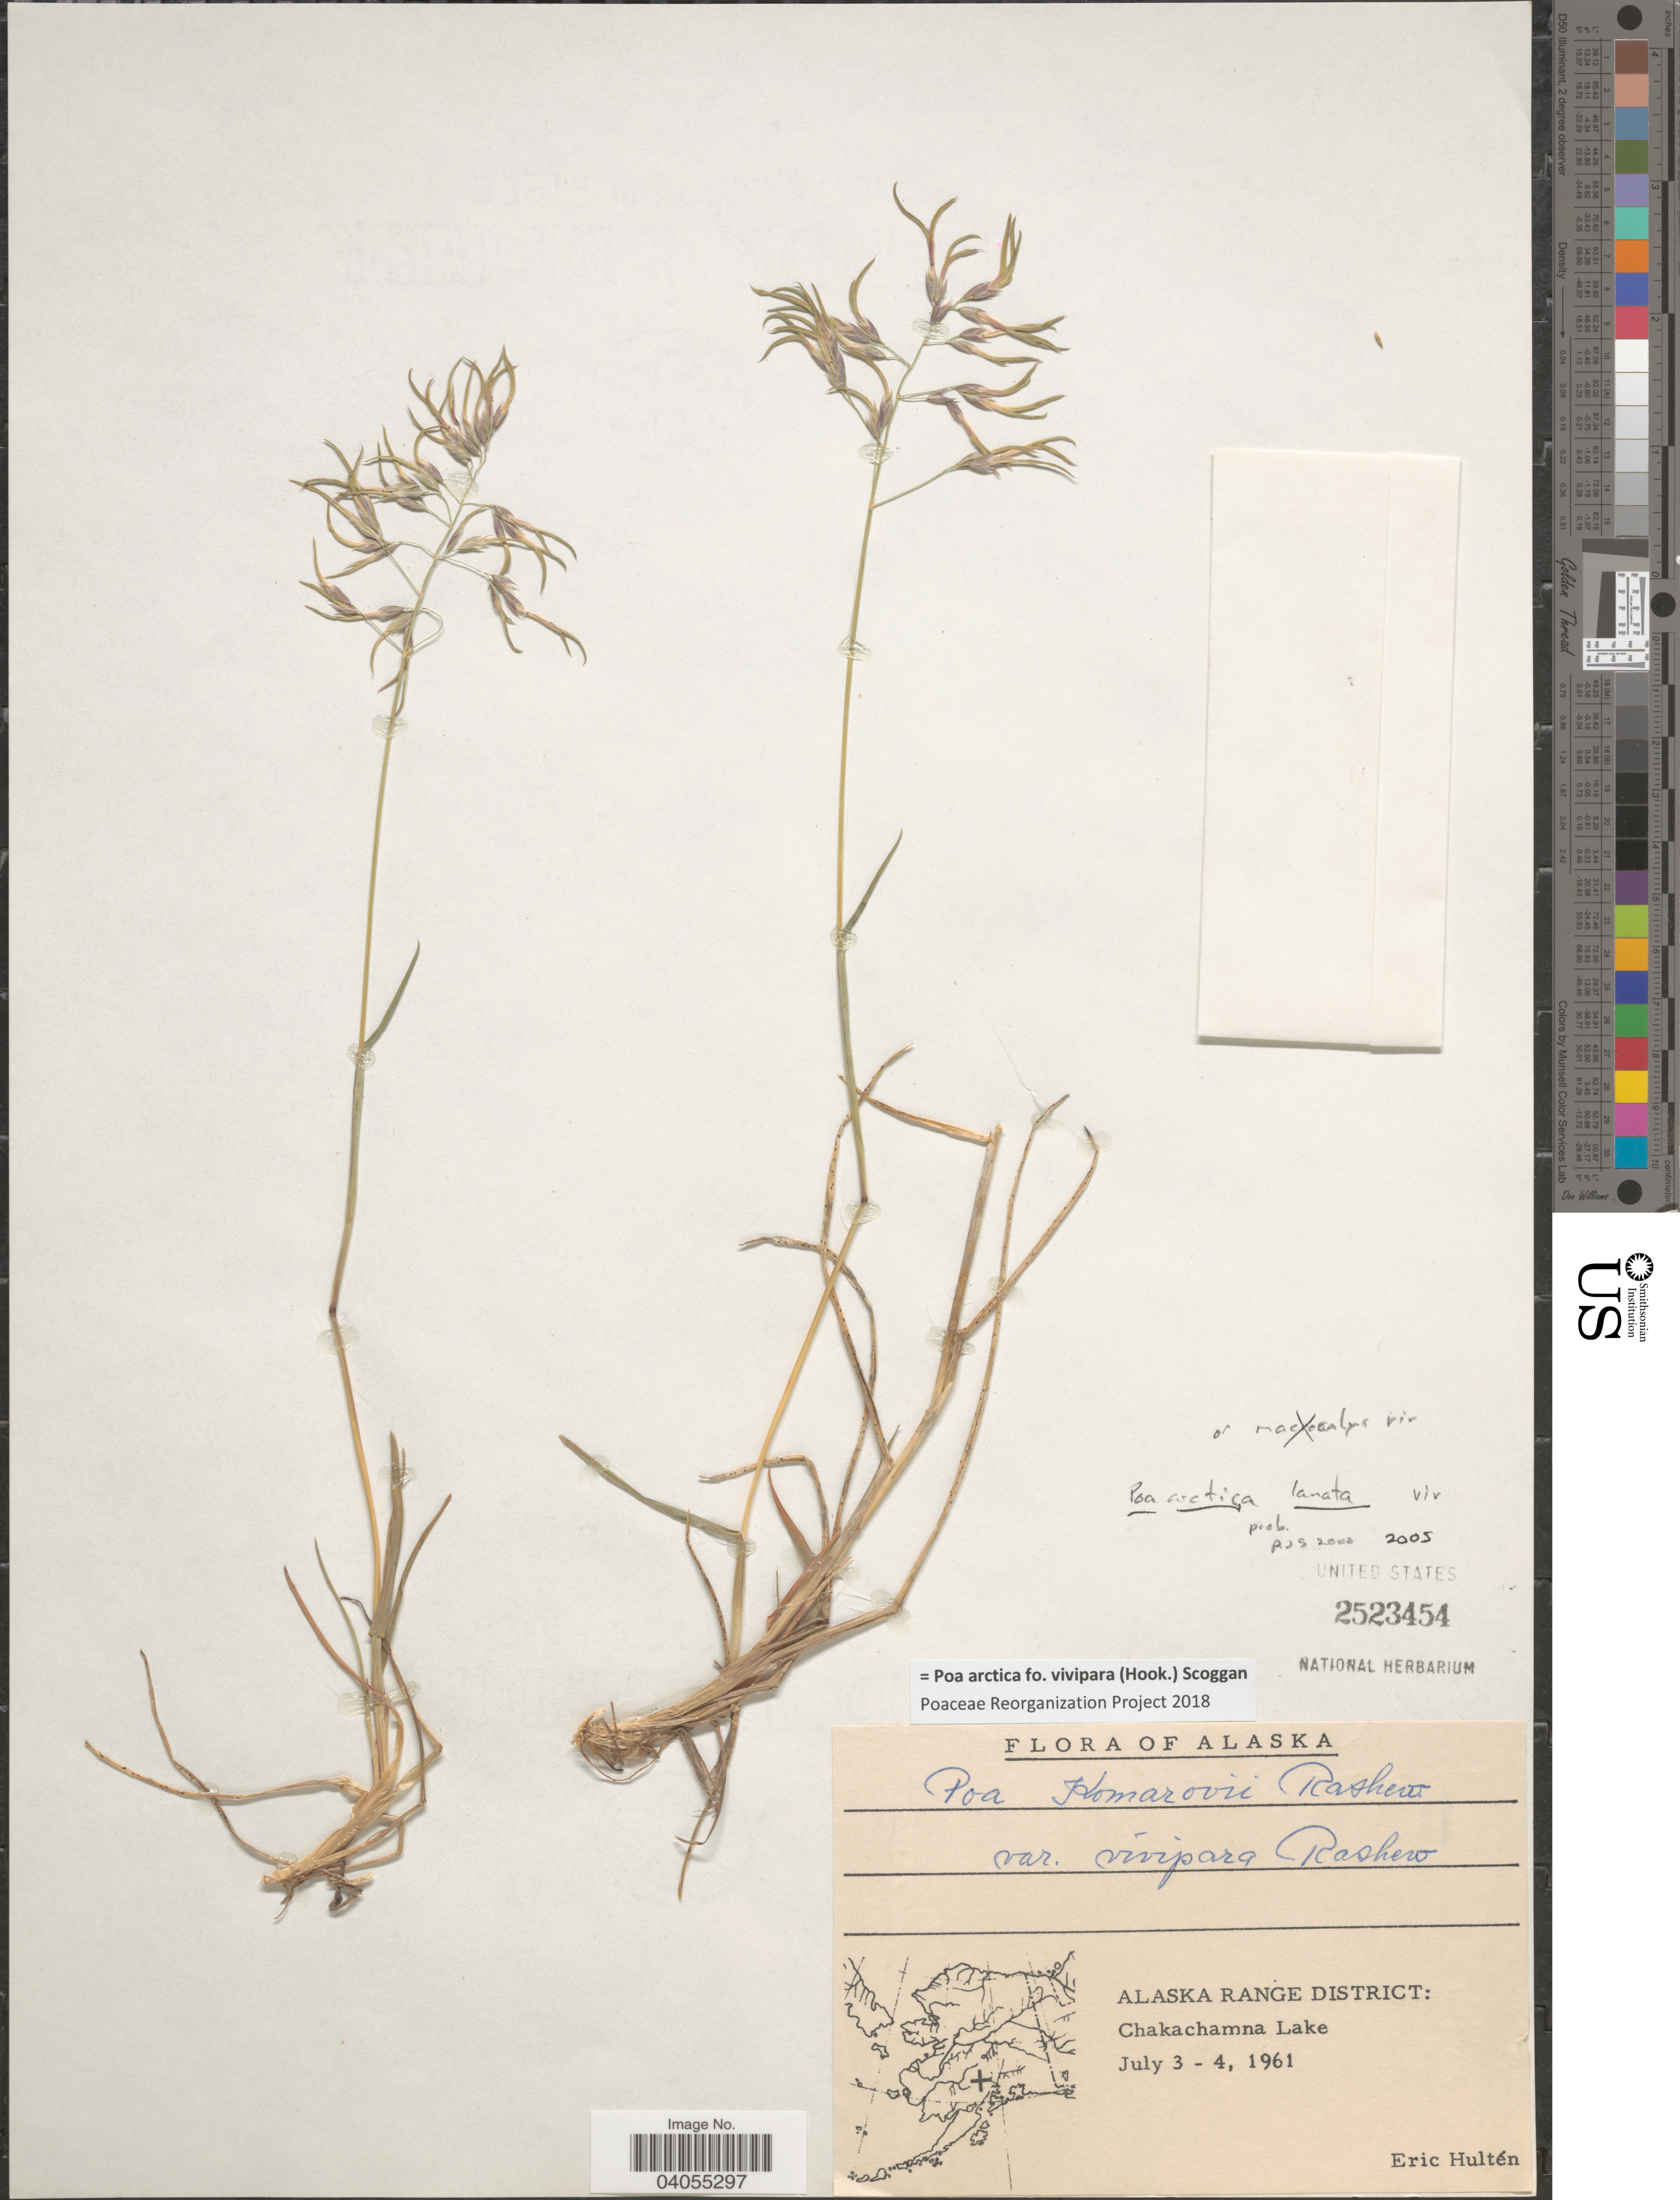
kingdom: Plantae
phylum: Tracheophyta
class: Liliopsida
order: Poales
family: Poaceae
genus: Poa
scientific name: Poa arctica f. vivipara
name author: (Hook.) Scoggan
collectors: E. G. Hultén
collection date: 1961-07-03/1961-07-04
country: United States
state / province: Alaska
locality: Alaska Range District: Chakachamna Lake.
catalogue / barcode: US 2523454